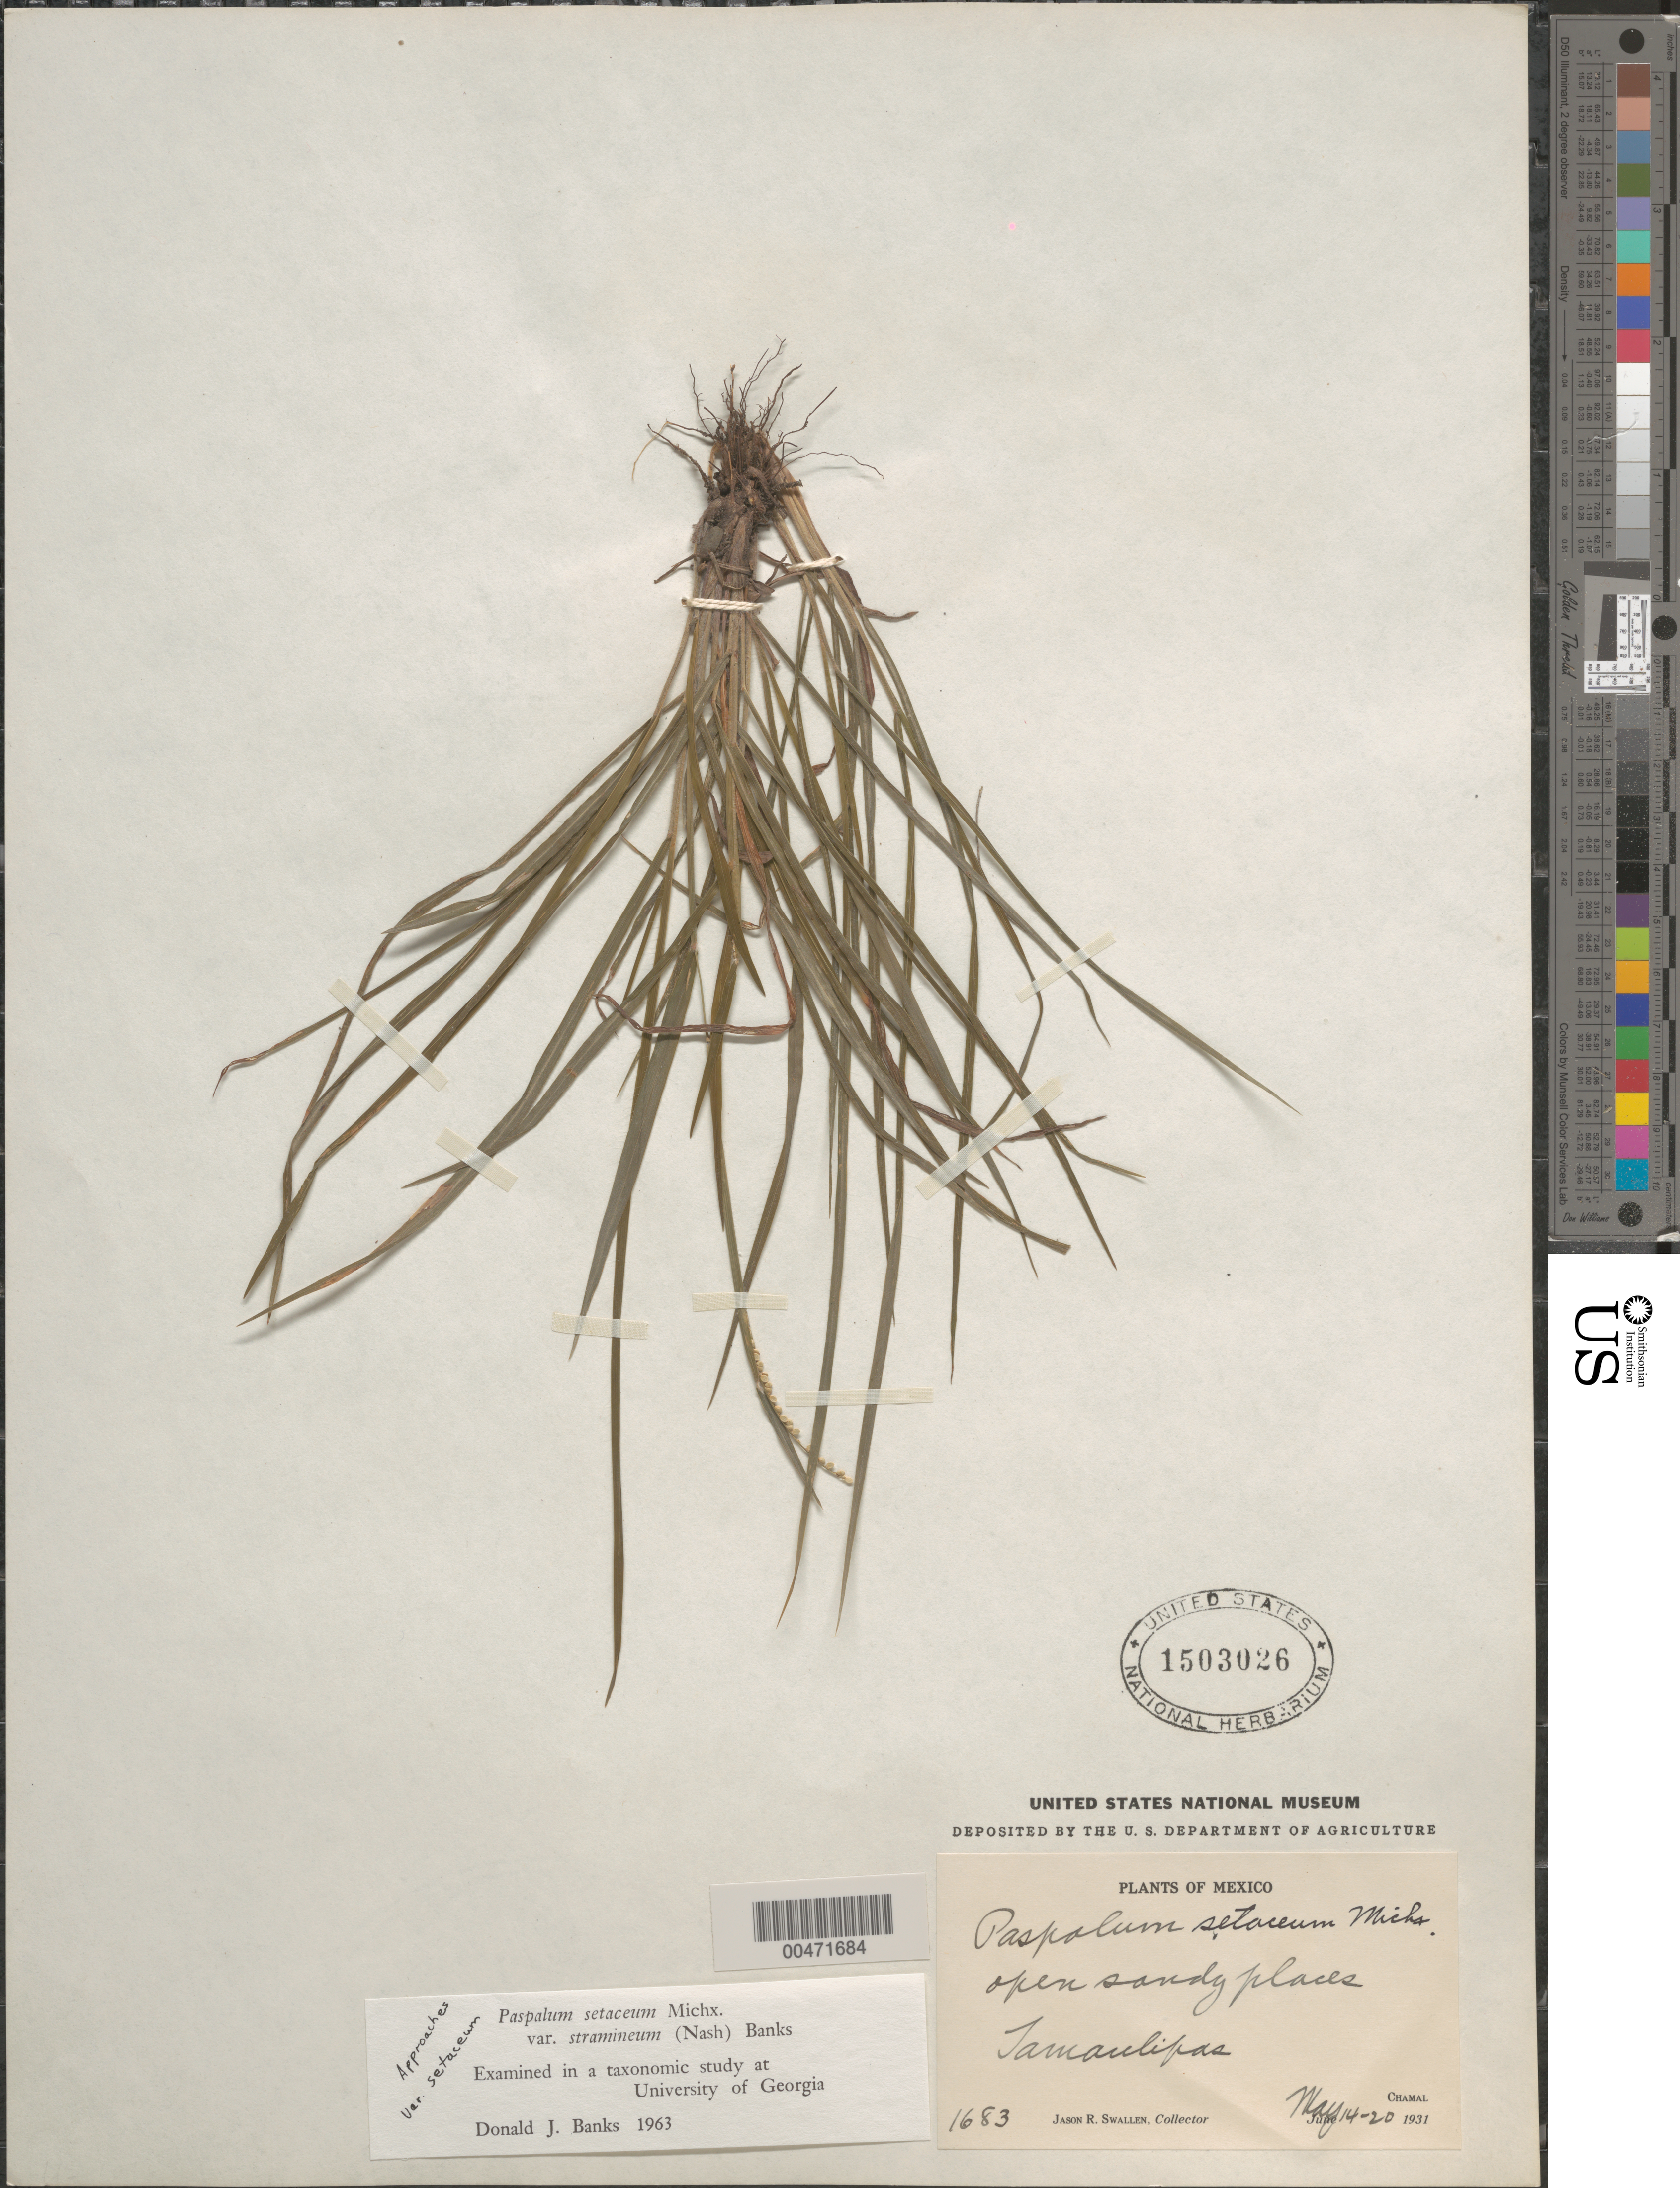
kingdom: Plantae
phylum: Tracheophyta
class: Liliopsida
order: Poales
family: Poaceae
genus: Paspalum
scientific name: Paspalum setaceum var. stramineum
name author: (Nash) D.J. Banks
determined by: Banks, D. J.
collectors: J. R. Swallen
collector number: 1683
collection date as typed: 14 May 1931 to 20 May 1931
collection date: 1931-05-14/1931-05-20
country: Mexico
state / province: Tamaulipas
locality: Chamal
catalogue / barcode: US 1503026